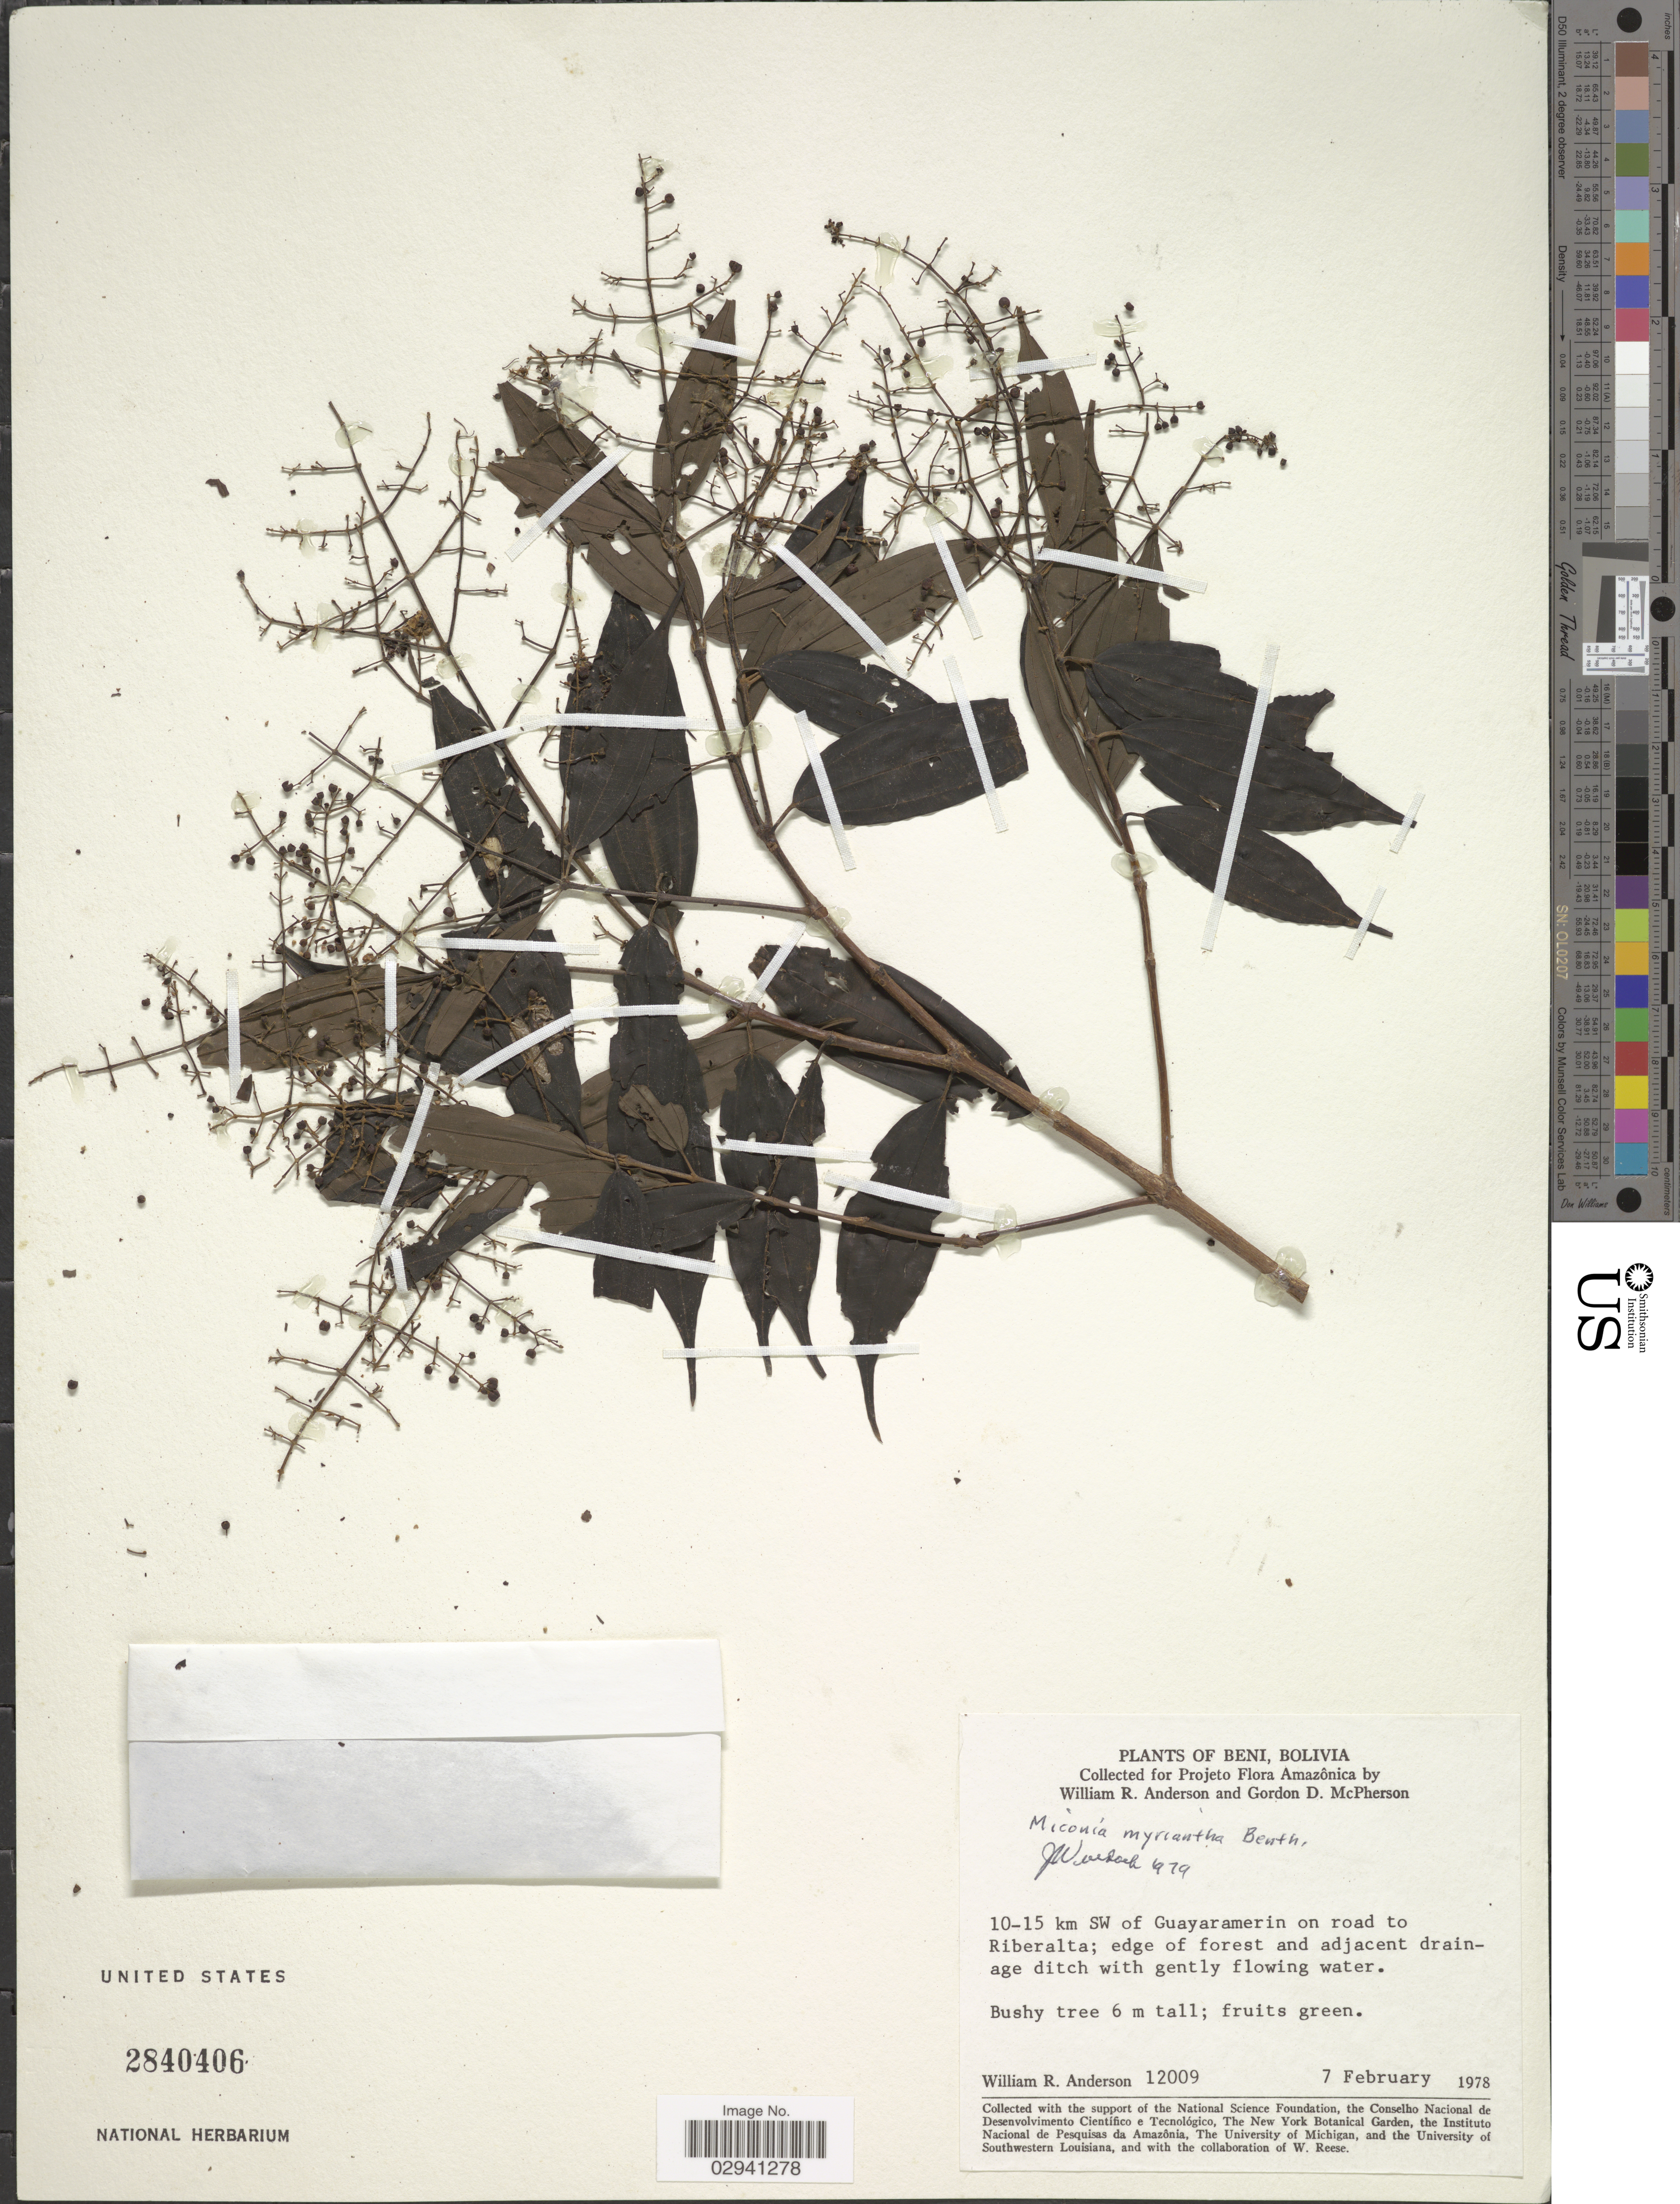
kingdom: Plantae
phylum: Tracheophyta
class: Magnoliopsida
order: Myrtales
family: Melastomataceae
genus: Miconia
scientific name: Miconia myriantha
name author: Benth.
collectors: W. R. Anderson & G. D. McPherson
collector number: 12009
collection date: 1978-02-07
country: Bolivia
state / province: Beni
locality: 10-15 km SW of Guayaramerin on road to Riberalta; edge of forest and adjacent drainage ditch with gently flowing water.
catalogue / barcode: US 2840406